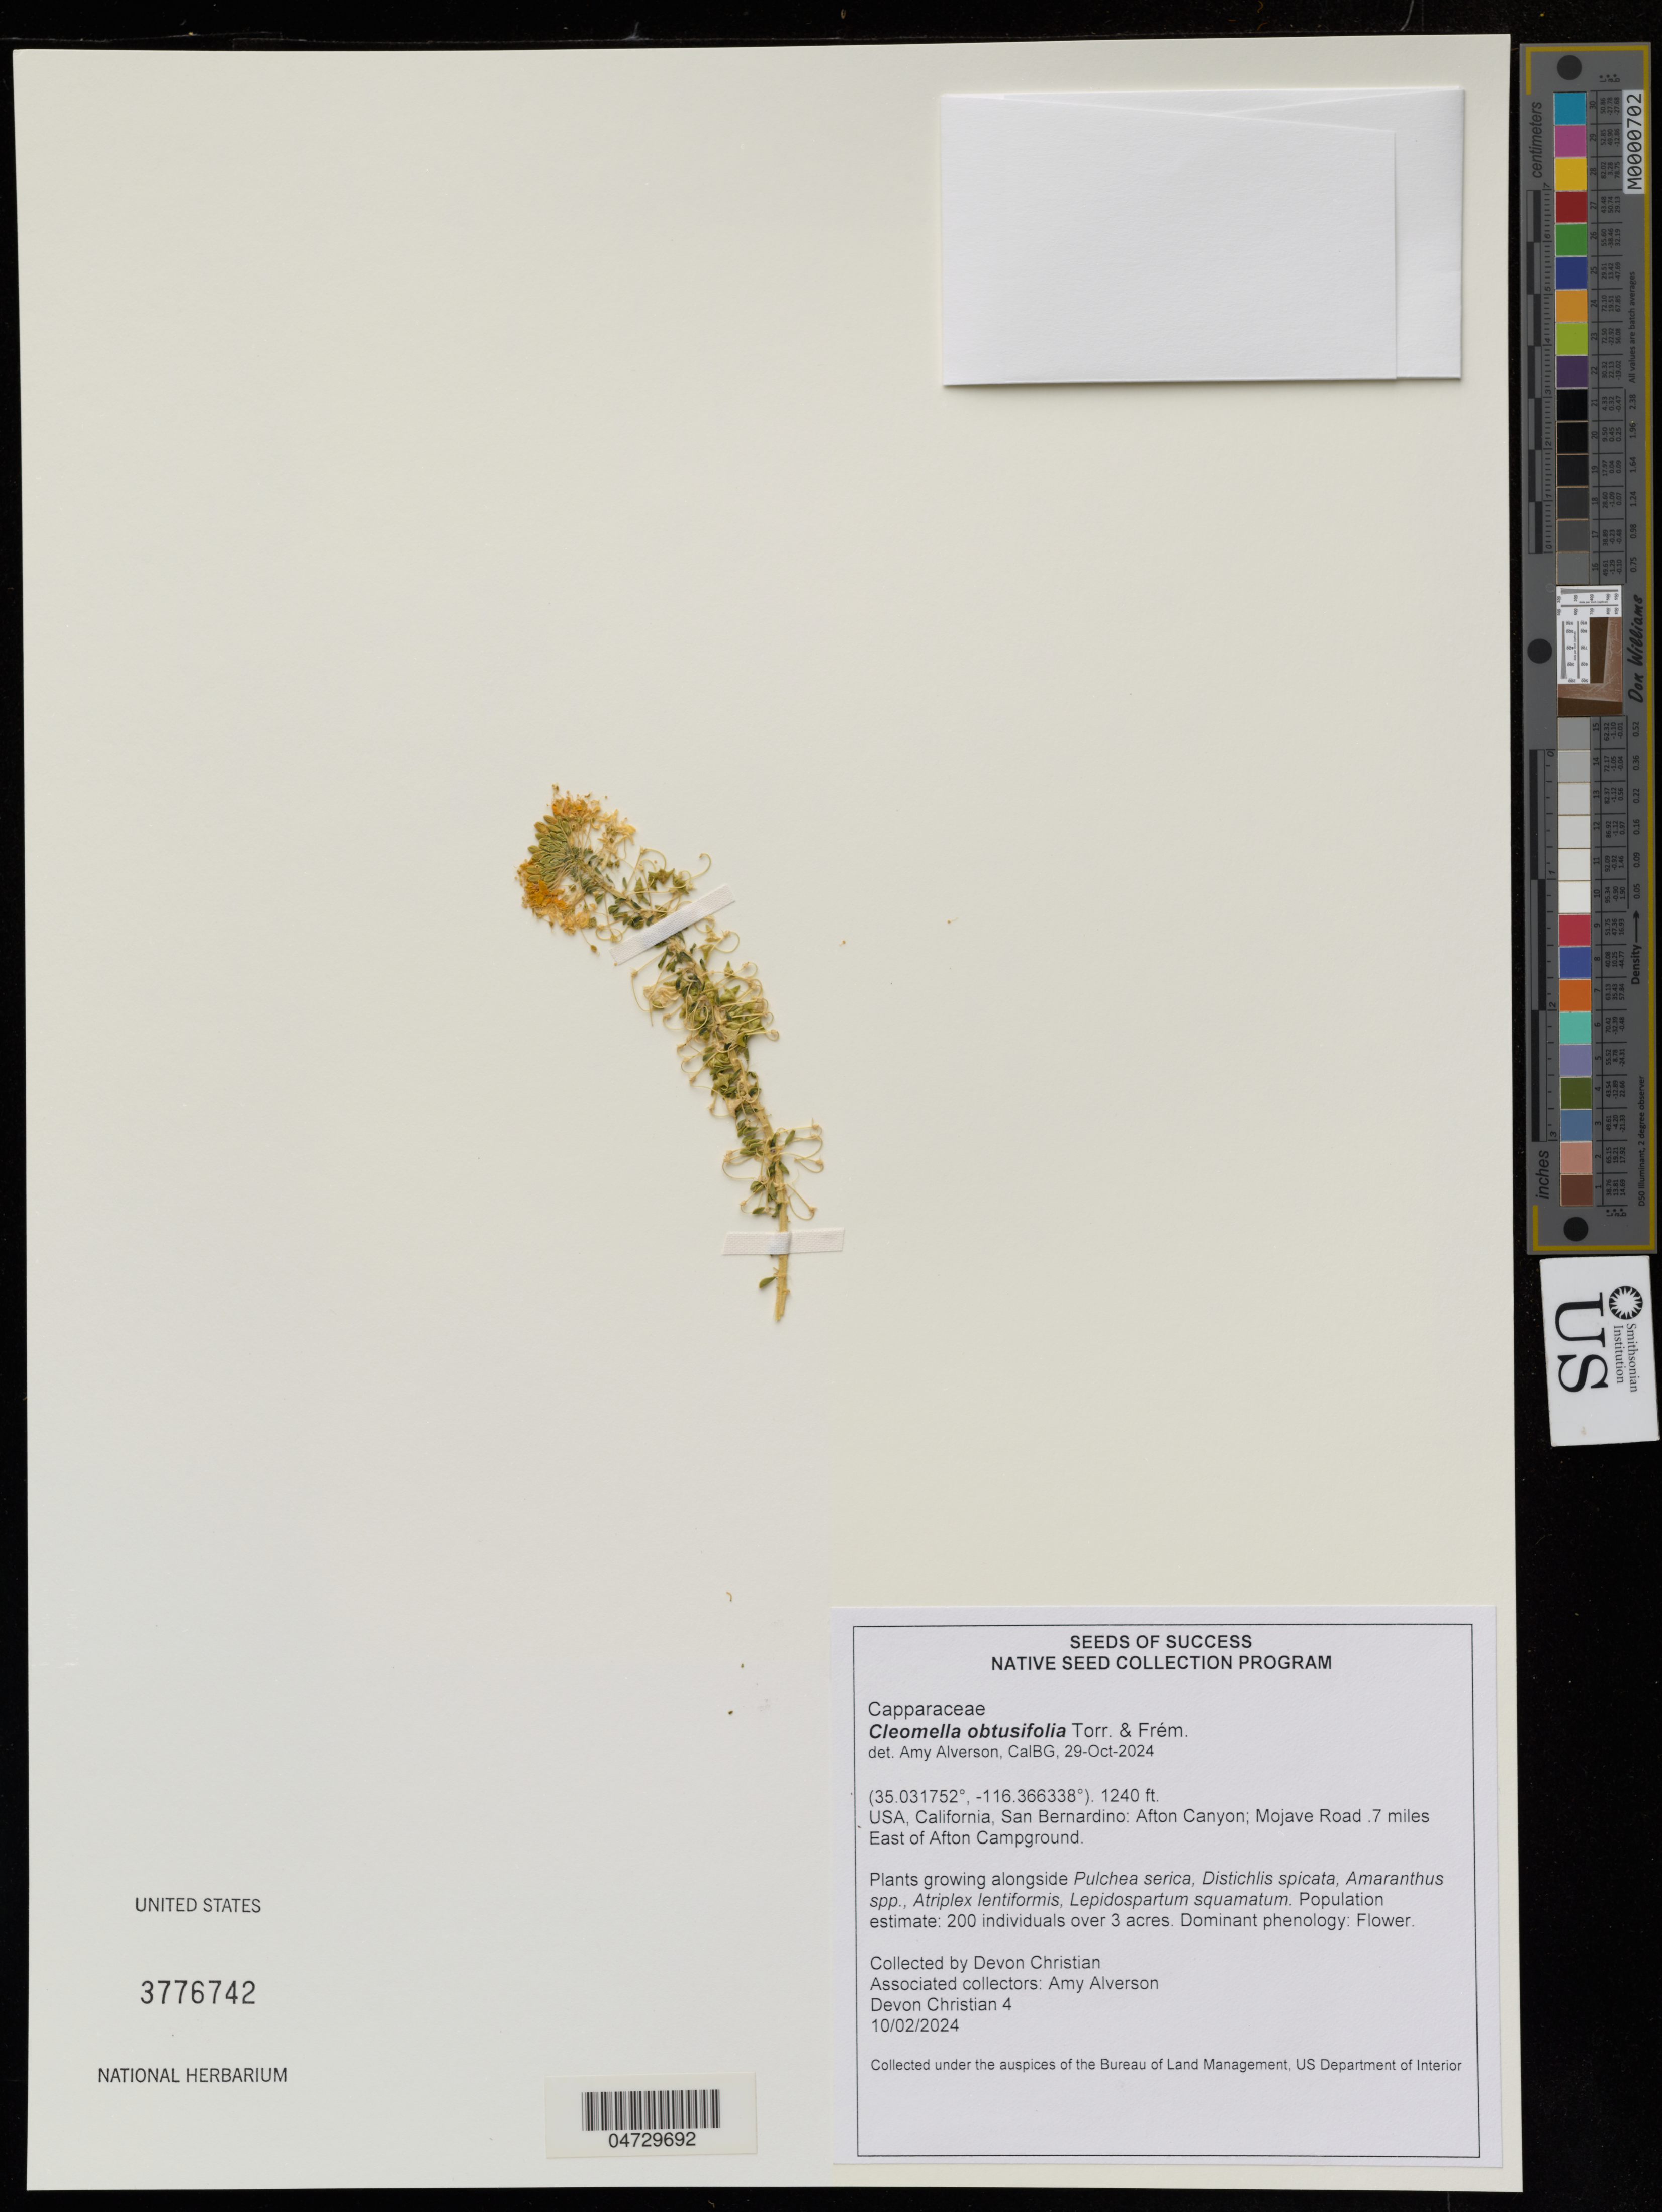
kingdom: Plantae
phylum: Tracheophyta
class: Magnoliopsida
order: Brassicales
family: Cleomaceae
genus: Cleomella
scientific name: Cleomella obtusifolia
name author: Torr. & Frém.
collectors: D. Christian & A. Alverson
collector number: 4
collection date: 2024-10-02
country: United States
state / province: California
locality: San Bernardino: Afton Canyon; Mojave Road .7 miles East of Afton Campground.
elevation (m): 378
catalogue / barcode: US 3776742